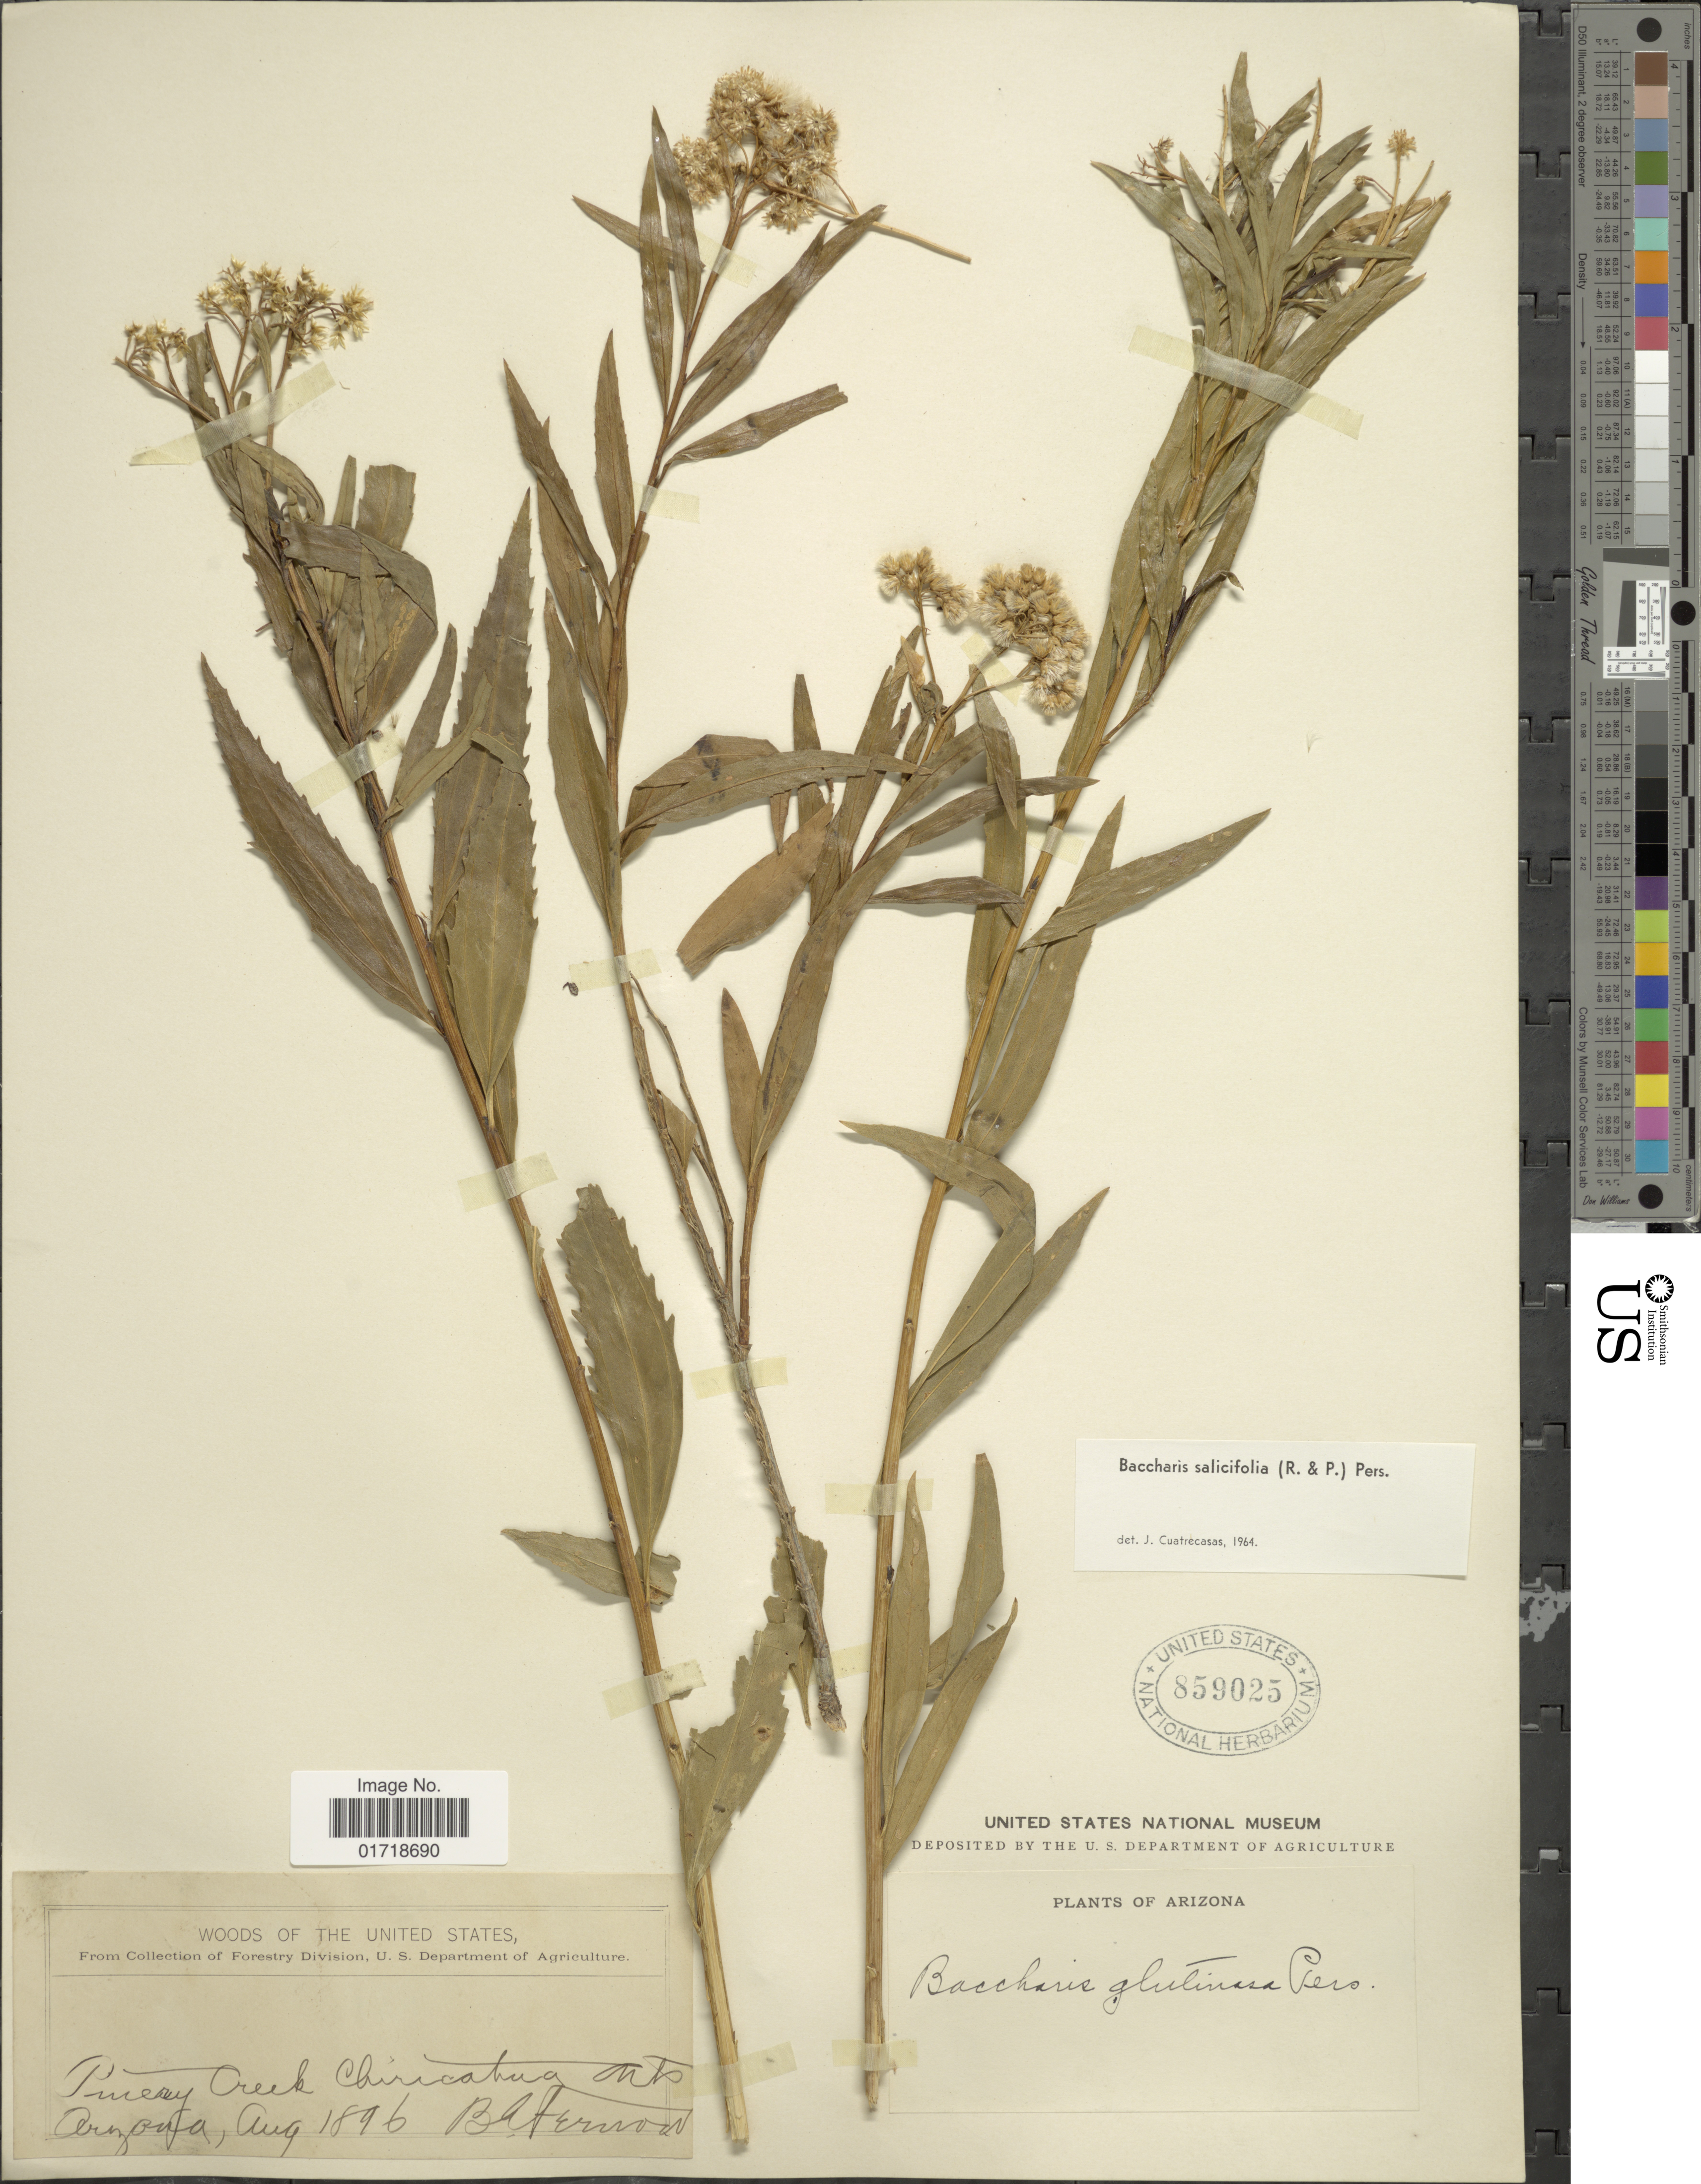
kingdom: Plantae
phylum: Tracheophyta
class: Magnoliopsida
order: Asterales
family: Asteraceae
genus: Baccharis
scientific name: Baccharis glutinosa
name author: Pers.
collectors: B. Fernow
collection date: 1896-08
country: United States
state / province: Arizona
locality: Purey Creek Chiricahua Mts.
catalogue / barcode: US 859025